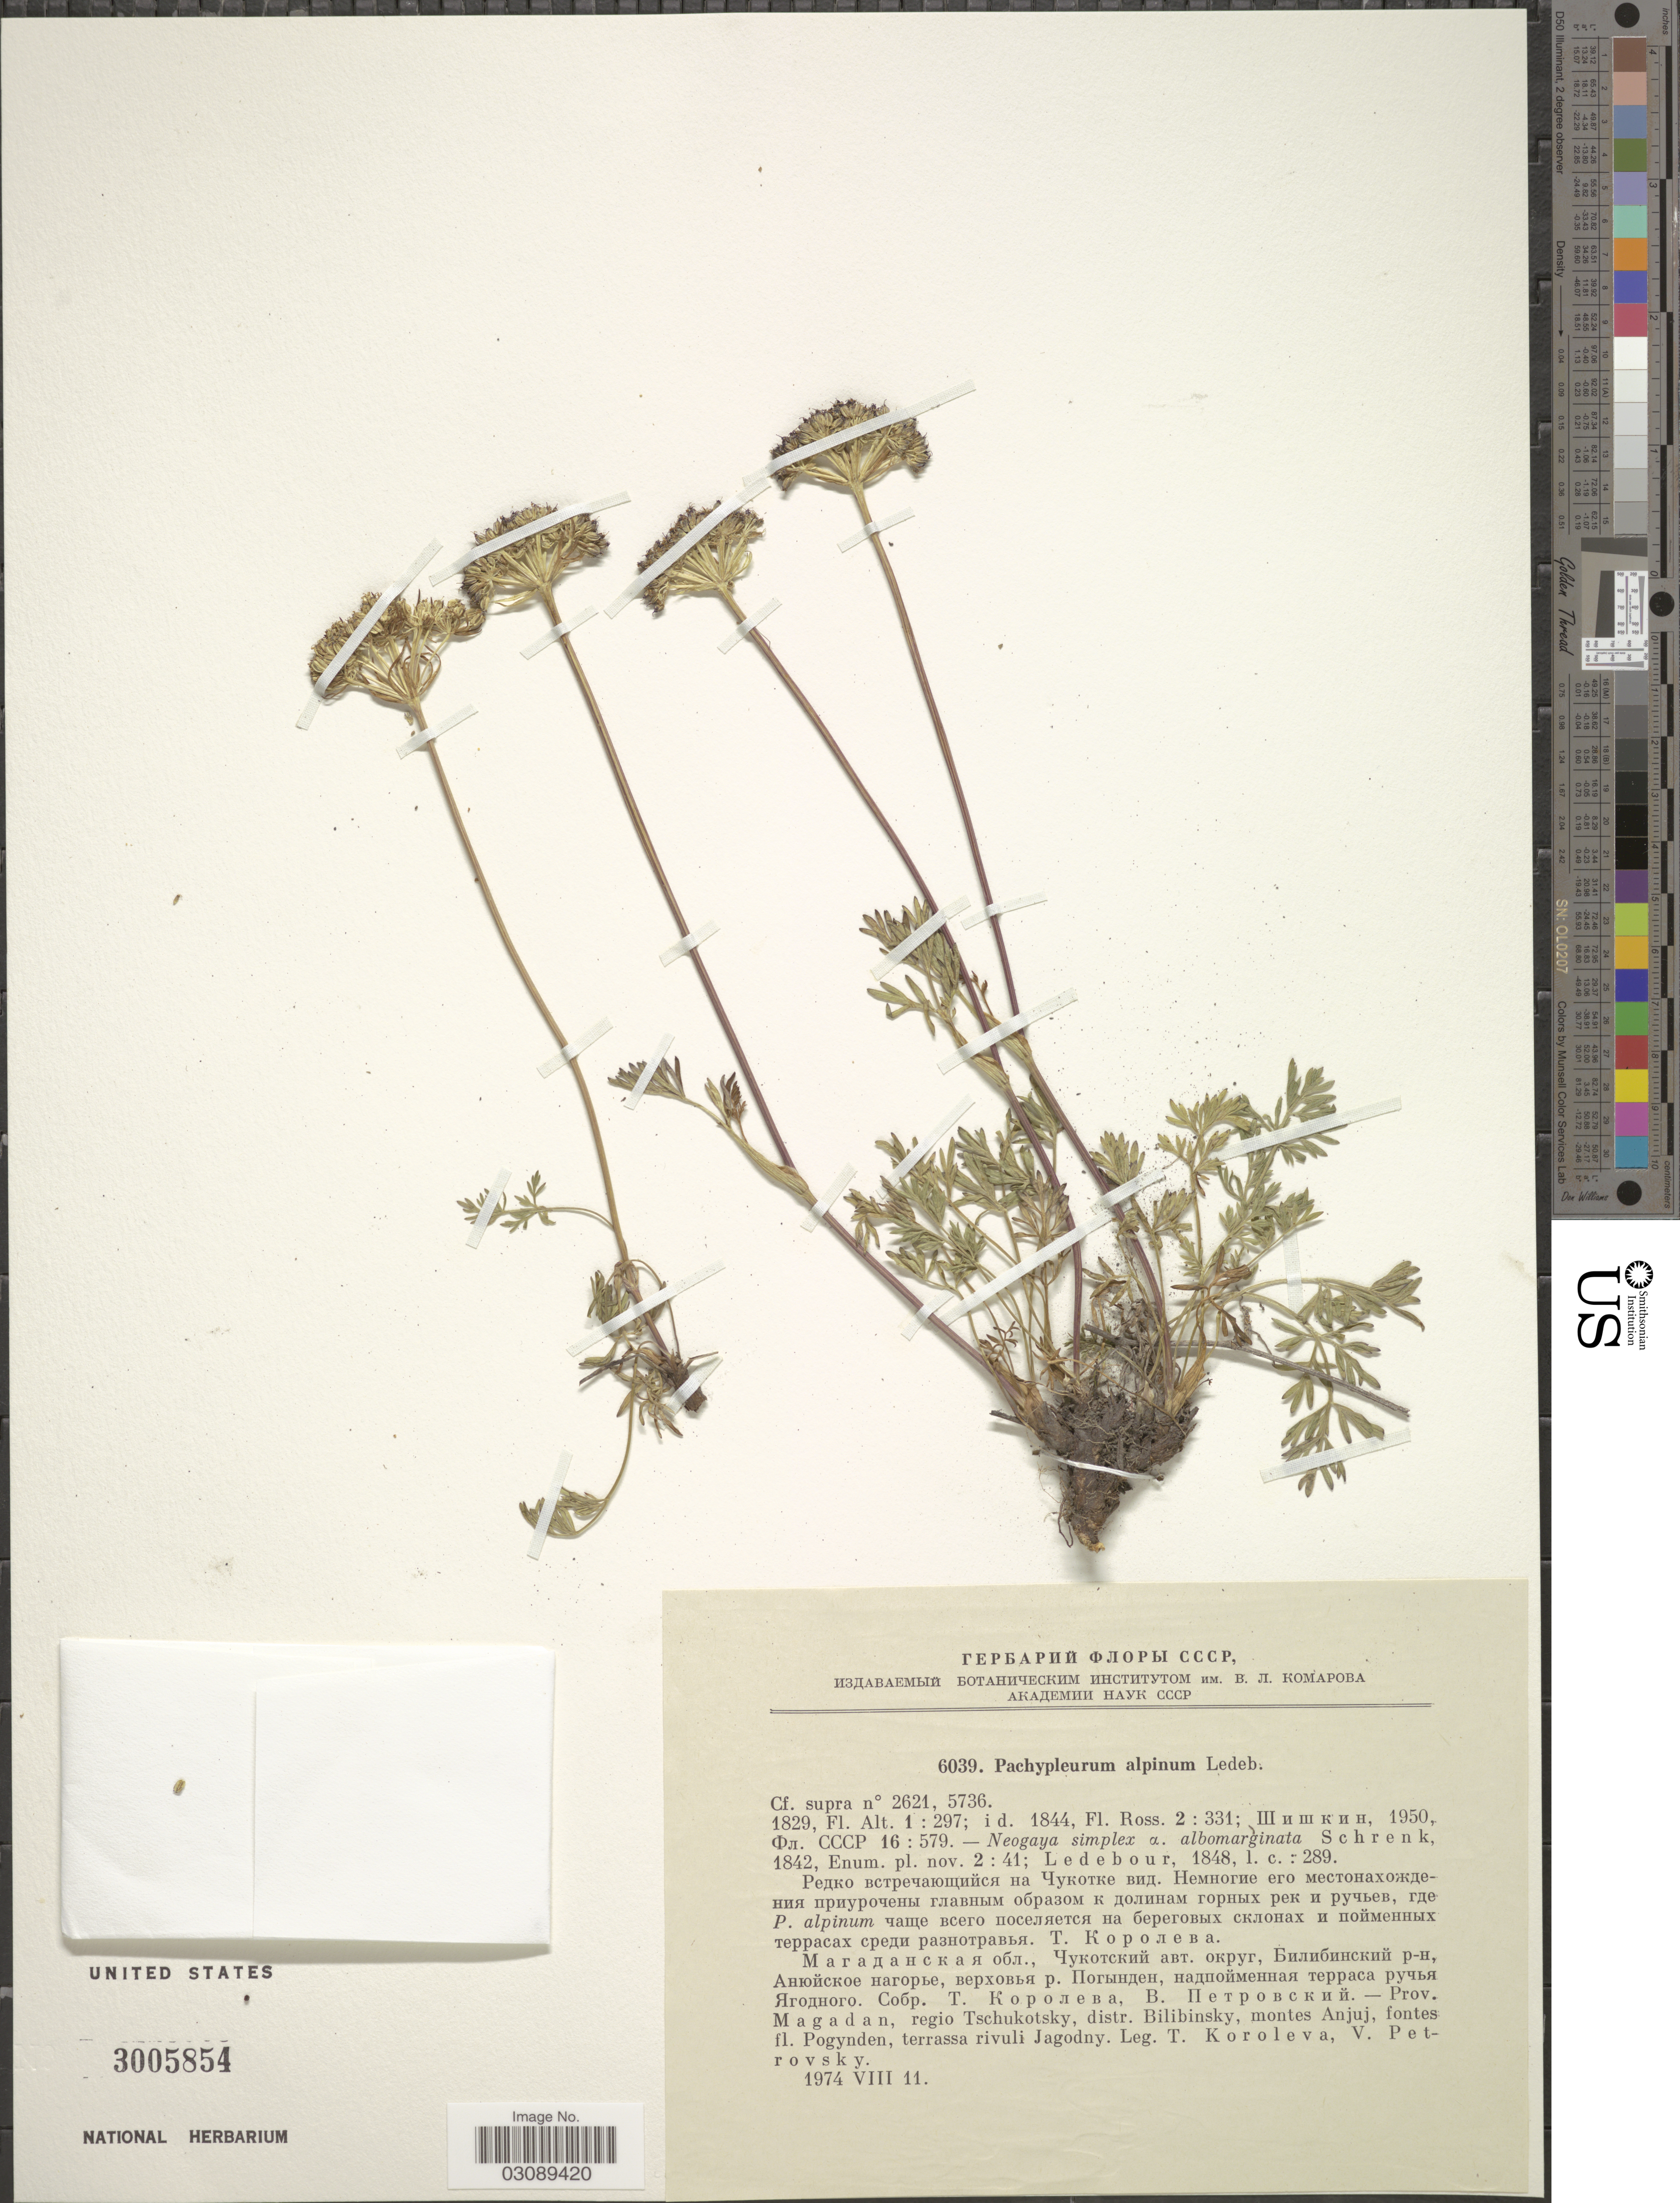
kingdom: Plantae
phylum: Tracheophyta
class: Magnoliopsida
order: Apiales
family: Apiaceae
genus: Neogaya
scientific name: Neogaya simplex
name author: (L.) Meisn.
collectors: T. Koroleva & V. Petrovsky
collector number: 6039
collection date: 1974-08-11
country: Russian Federation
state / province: Magadan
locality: Regio Tschukotsky, distr. Bilibinsky, montes Anuj, fontes fl. Pogynden, terrassa rivuli Jagodny.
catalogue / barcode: US 3005854